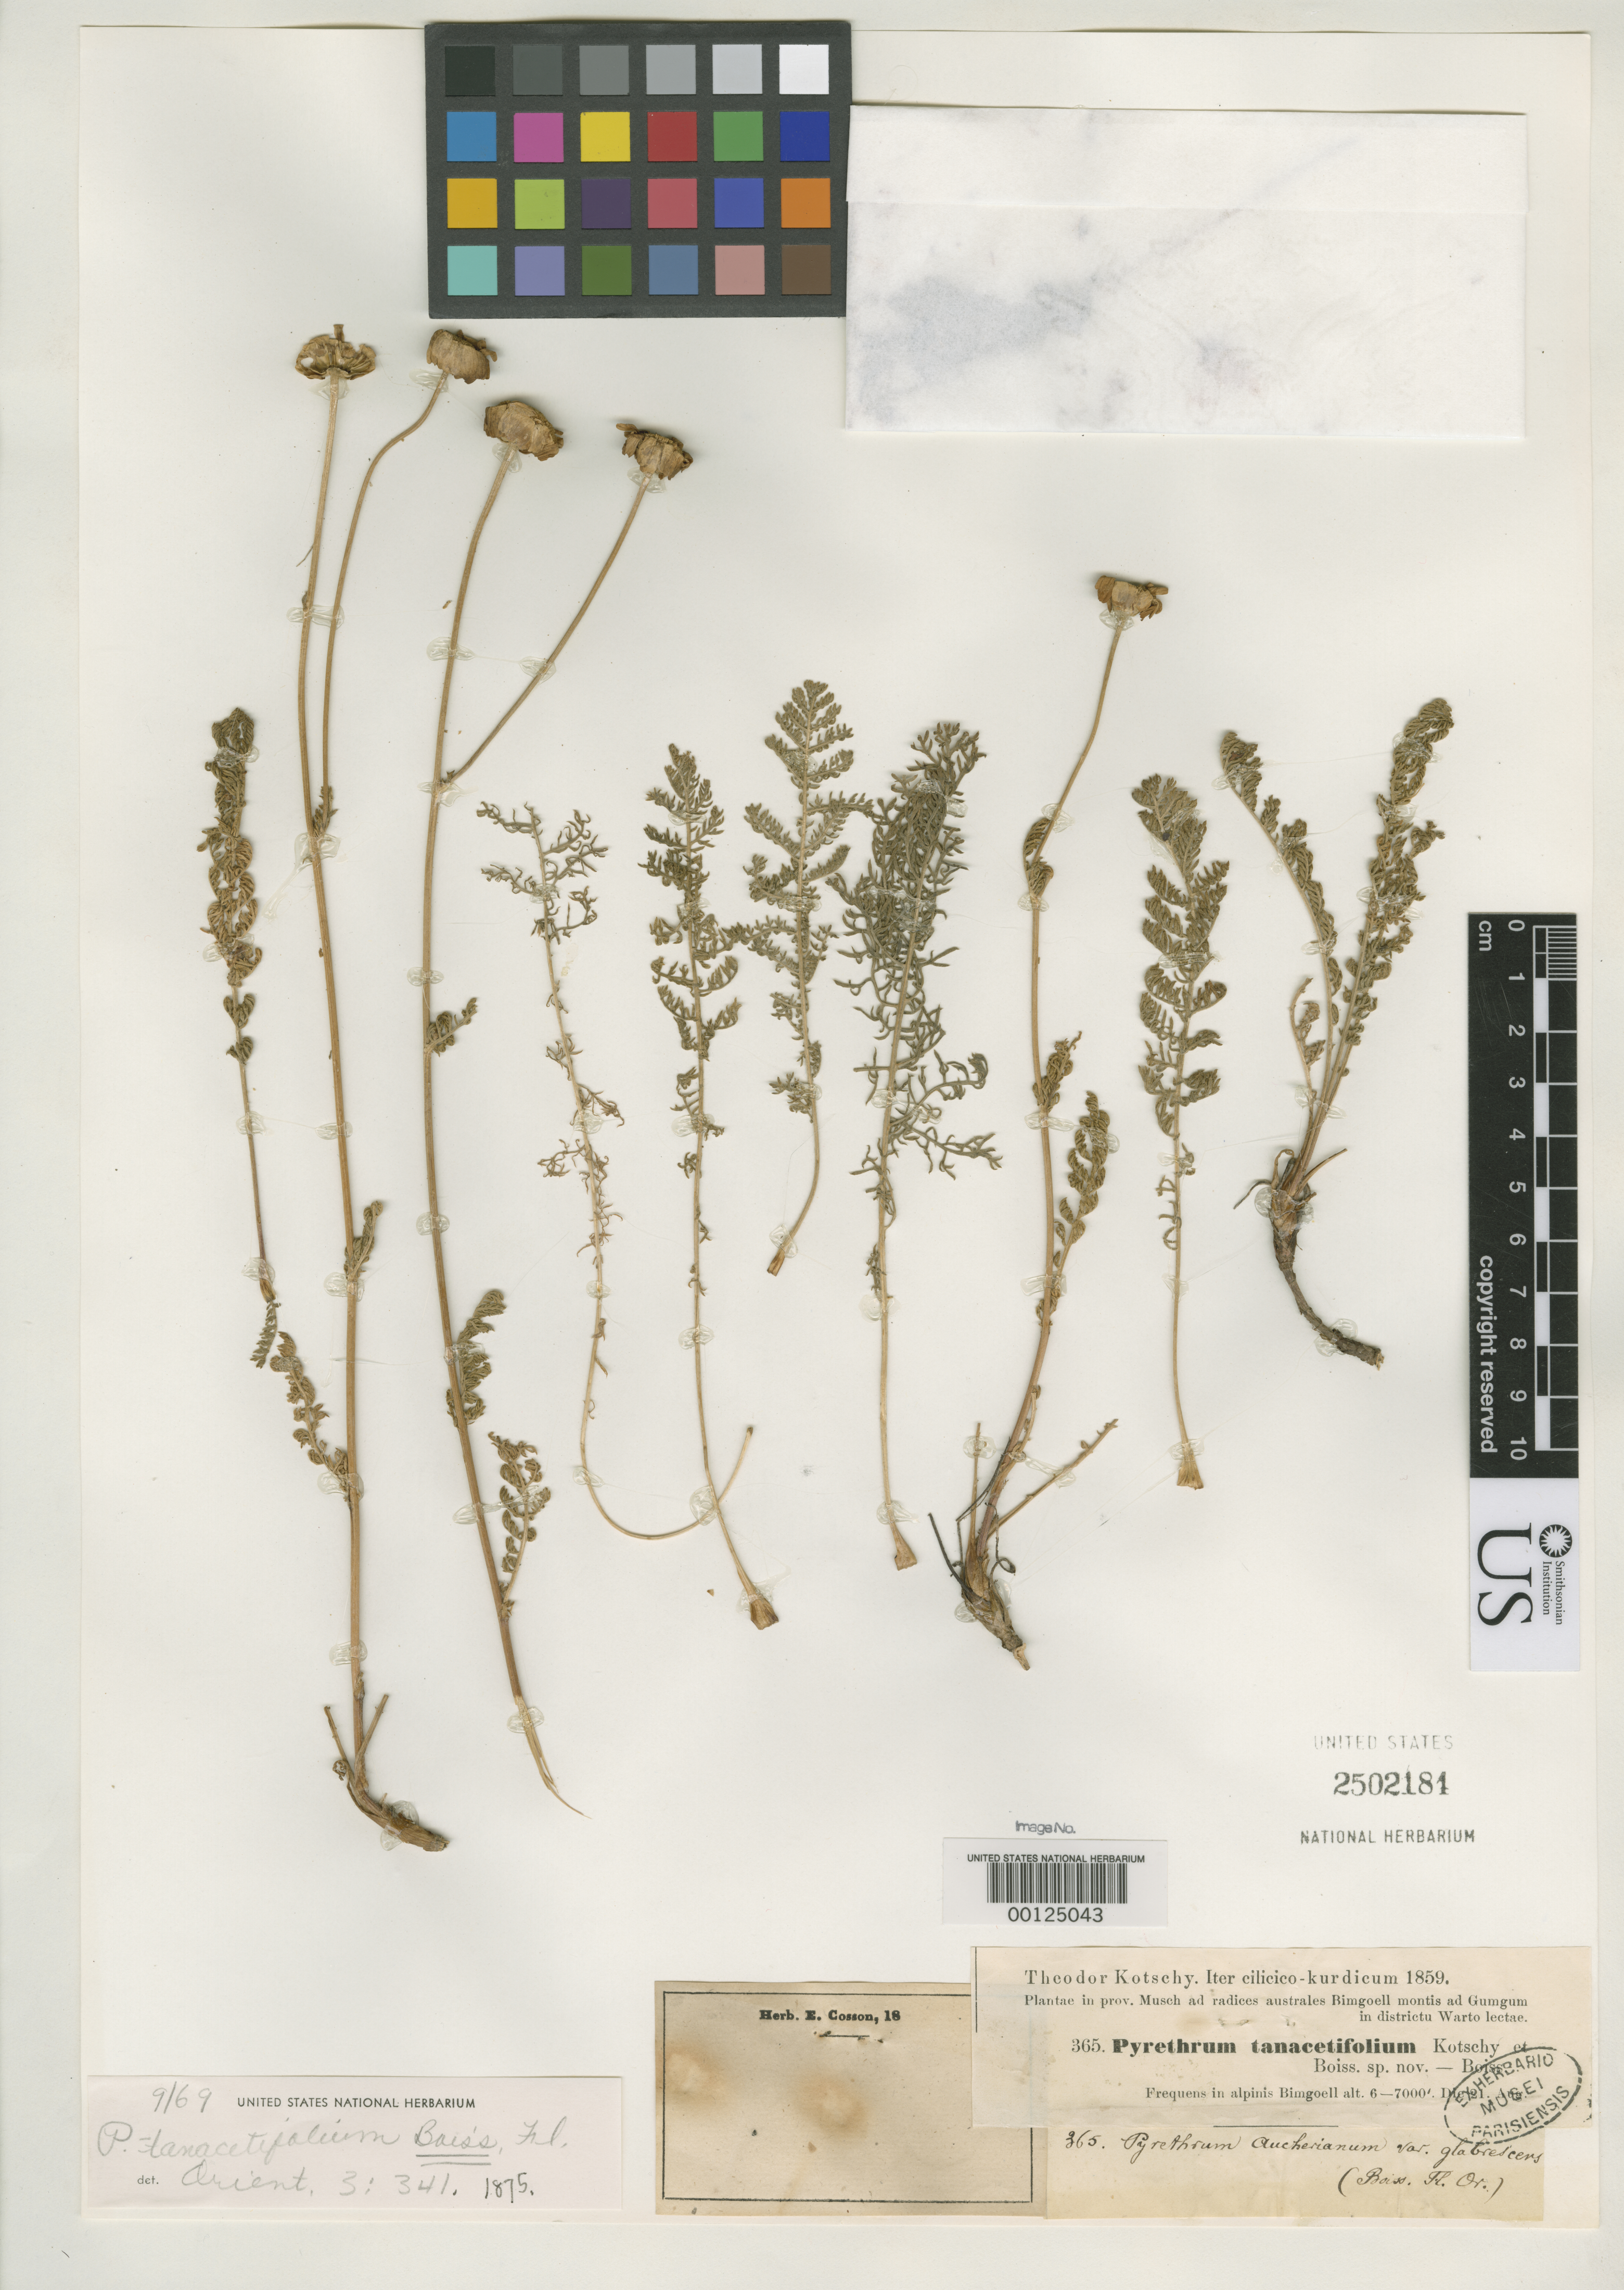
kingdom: Plantae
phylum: Tracheophyta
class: Magnoliopsida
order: Asterales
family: Asteraceae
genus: Pyrethrum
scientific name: Pyrethrum aucherianum var. glabrescens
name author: Boiss.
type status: Isotype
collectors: K. G. Kotschy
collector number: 365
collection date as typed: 21 Aug 1859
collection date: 1859-08-21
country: Turkey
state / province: Mus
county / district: Warto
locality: Mt. Bimgoell.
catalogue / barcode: US 2502184